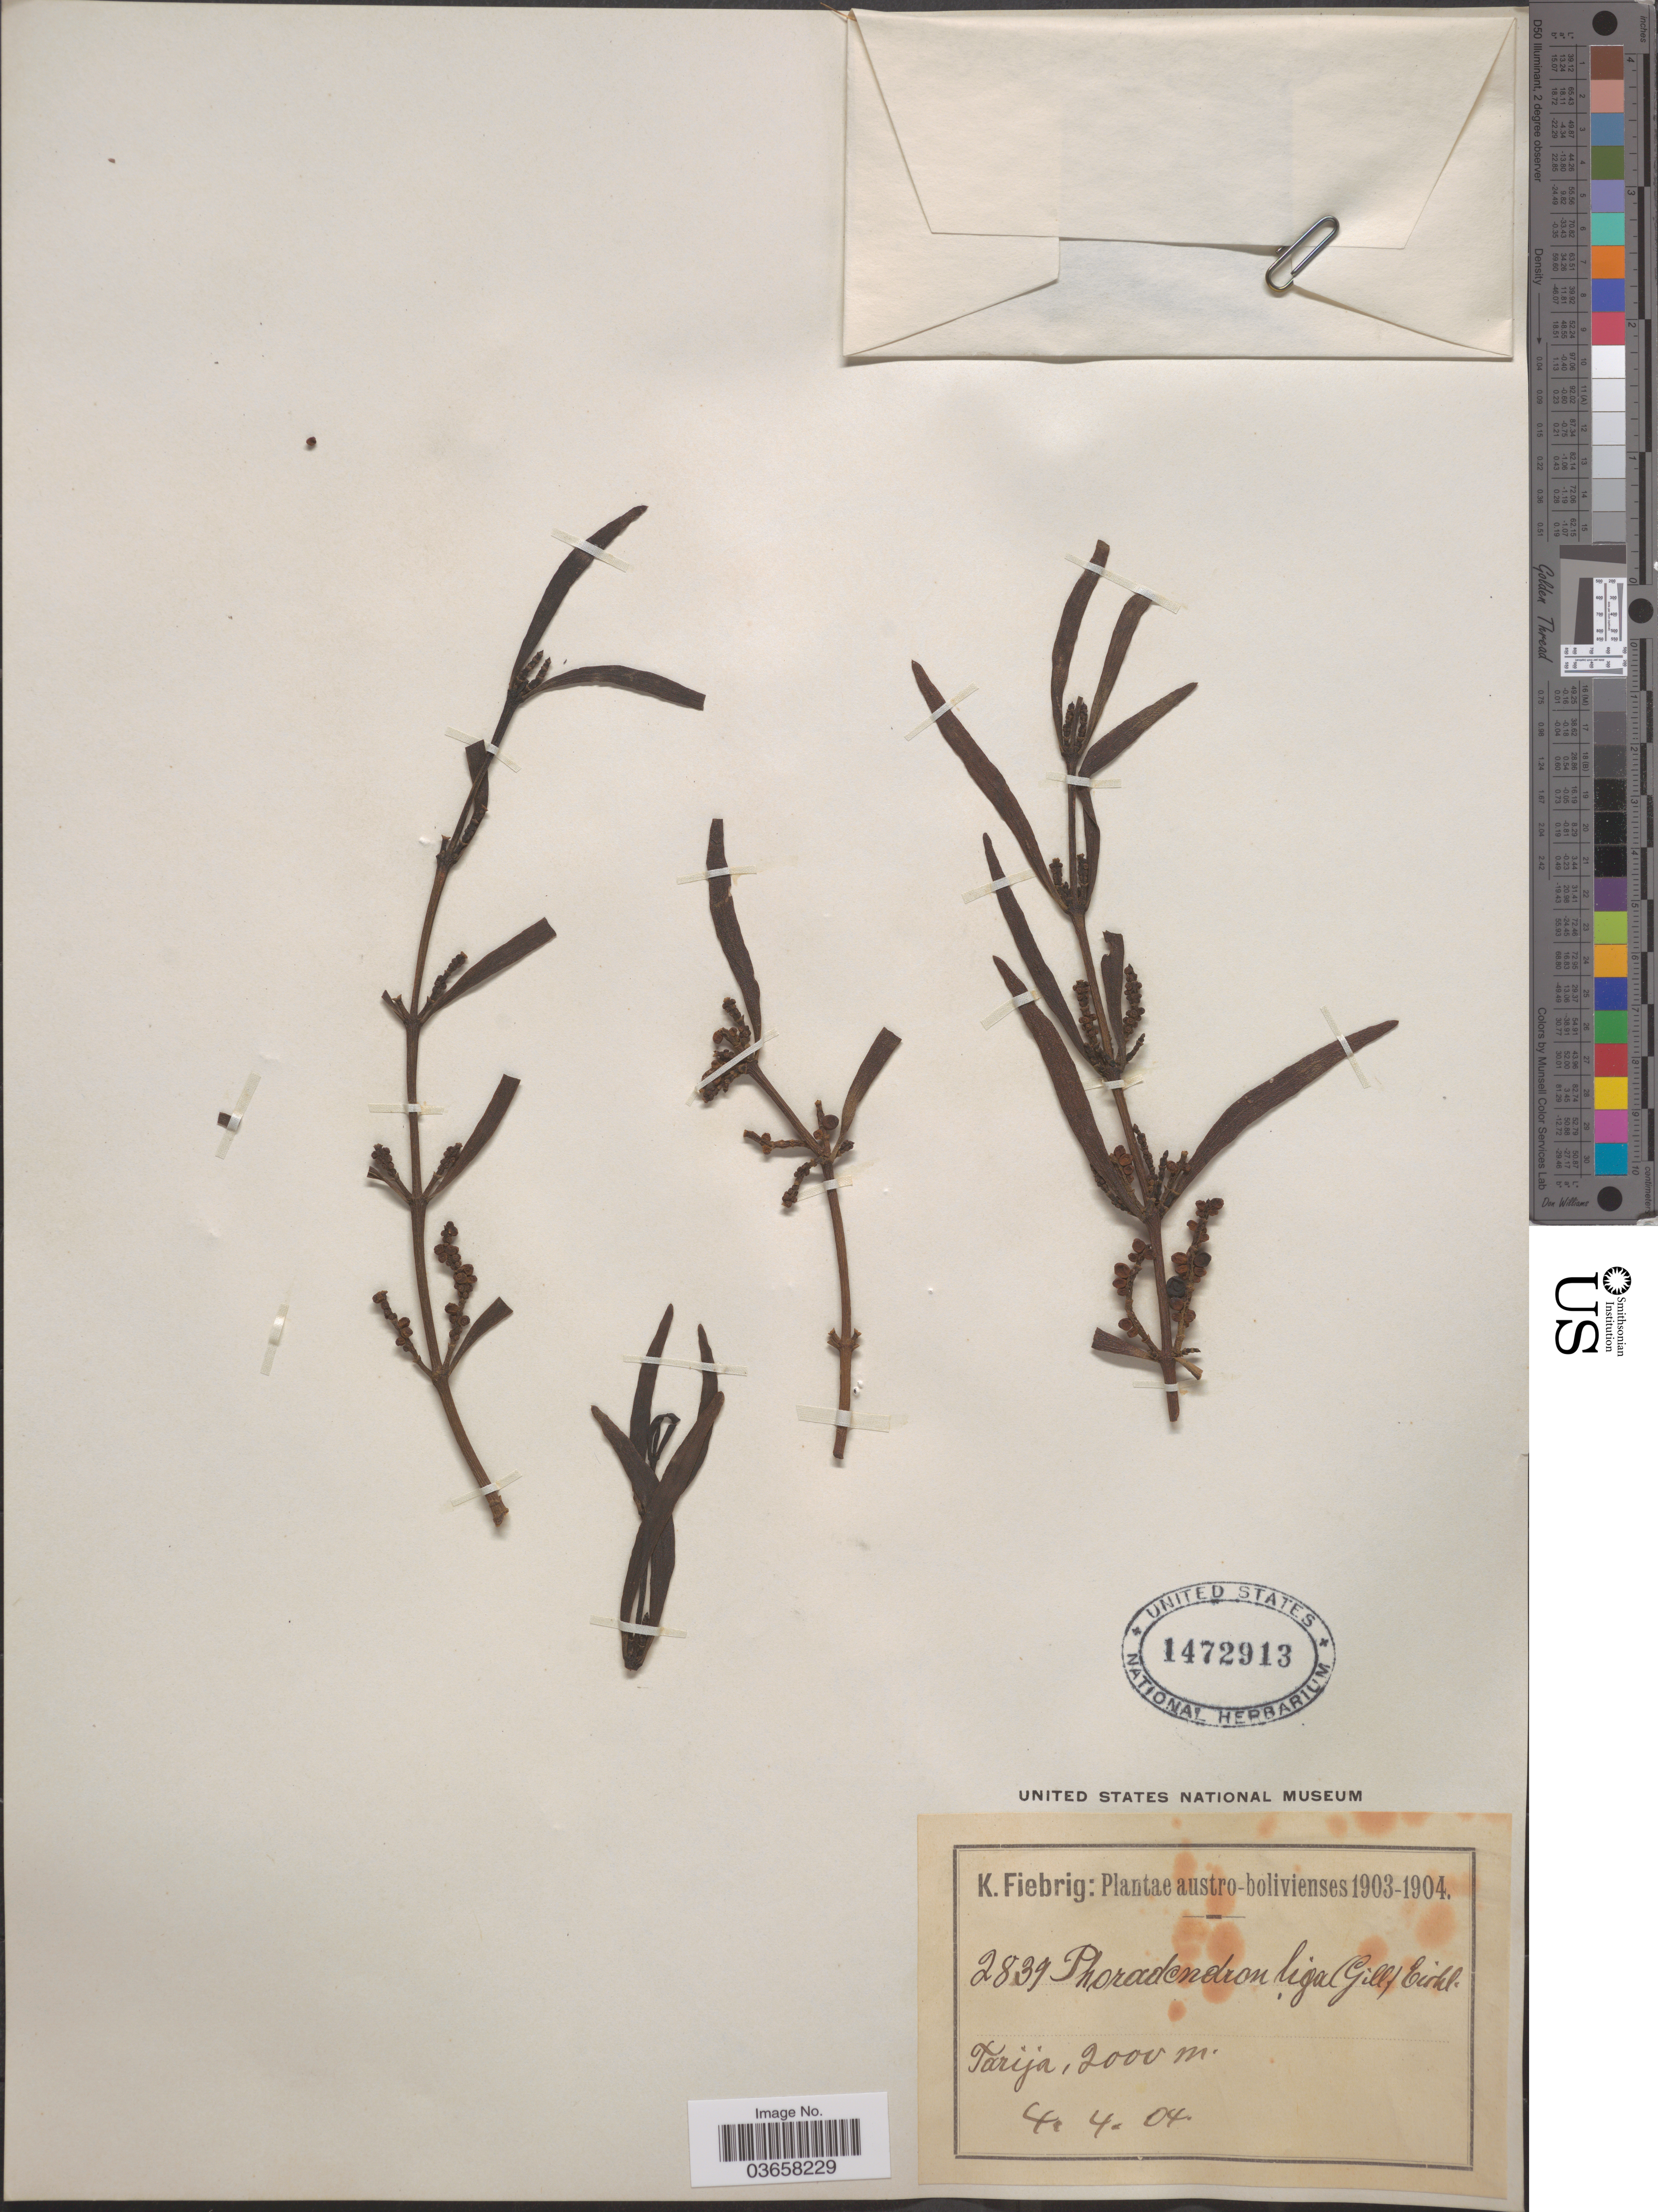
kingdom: Plantae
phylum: Tracheophyta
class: Magnoliopsida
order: Santalales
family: Viscaceae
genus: Phoradendron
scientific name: Phoradendron liga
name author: (Gillies ex Hook. & Arn.) Eichler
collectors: K. Fiebrig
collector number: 2839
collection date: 1904-04-04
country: Bolivia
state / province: Tarija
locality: Austro-bolivienses.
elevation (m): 2000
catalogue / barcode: US 1472913